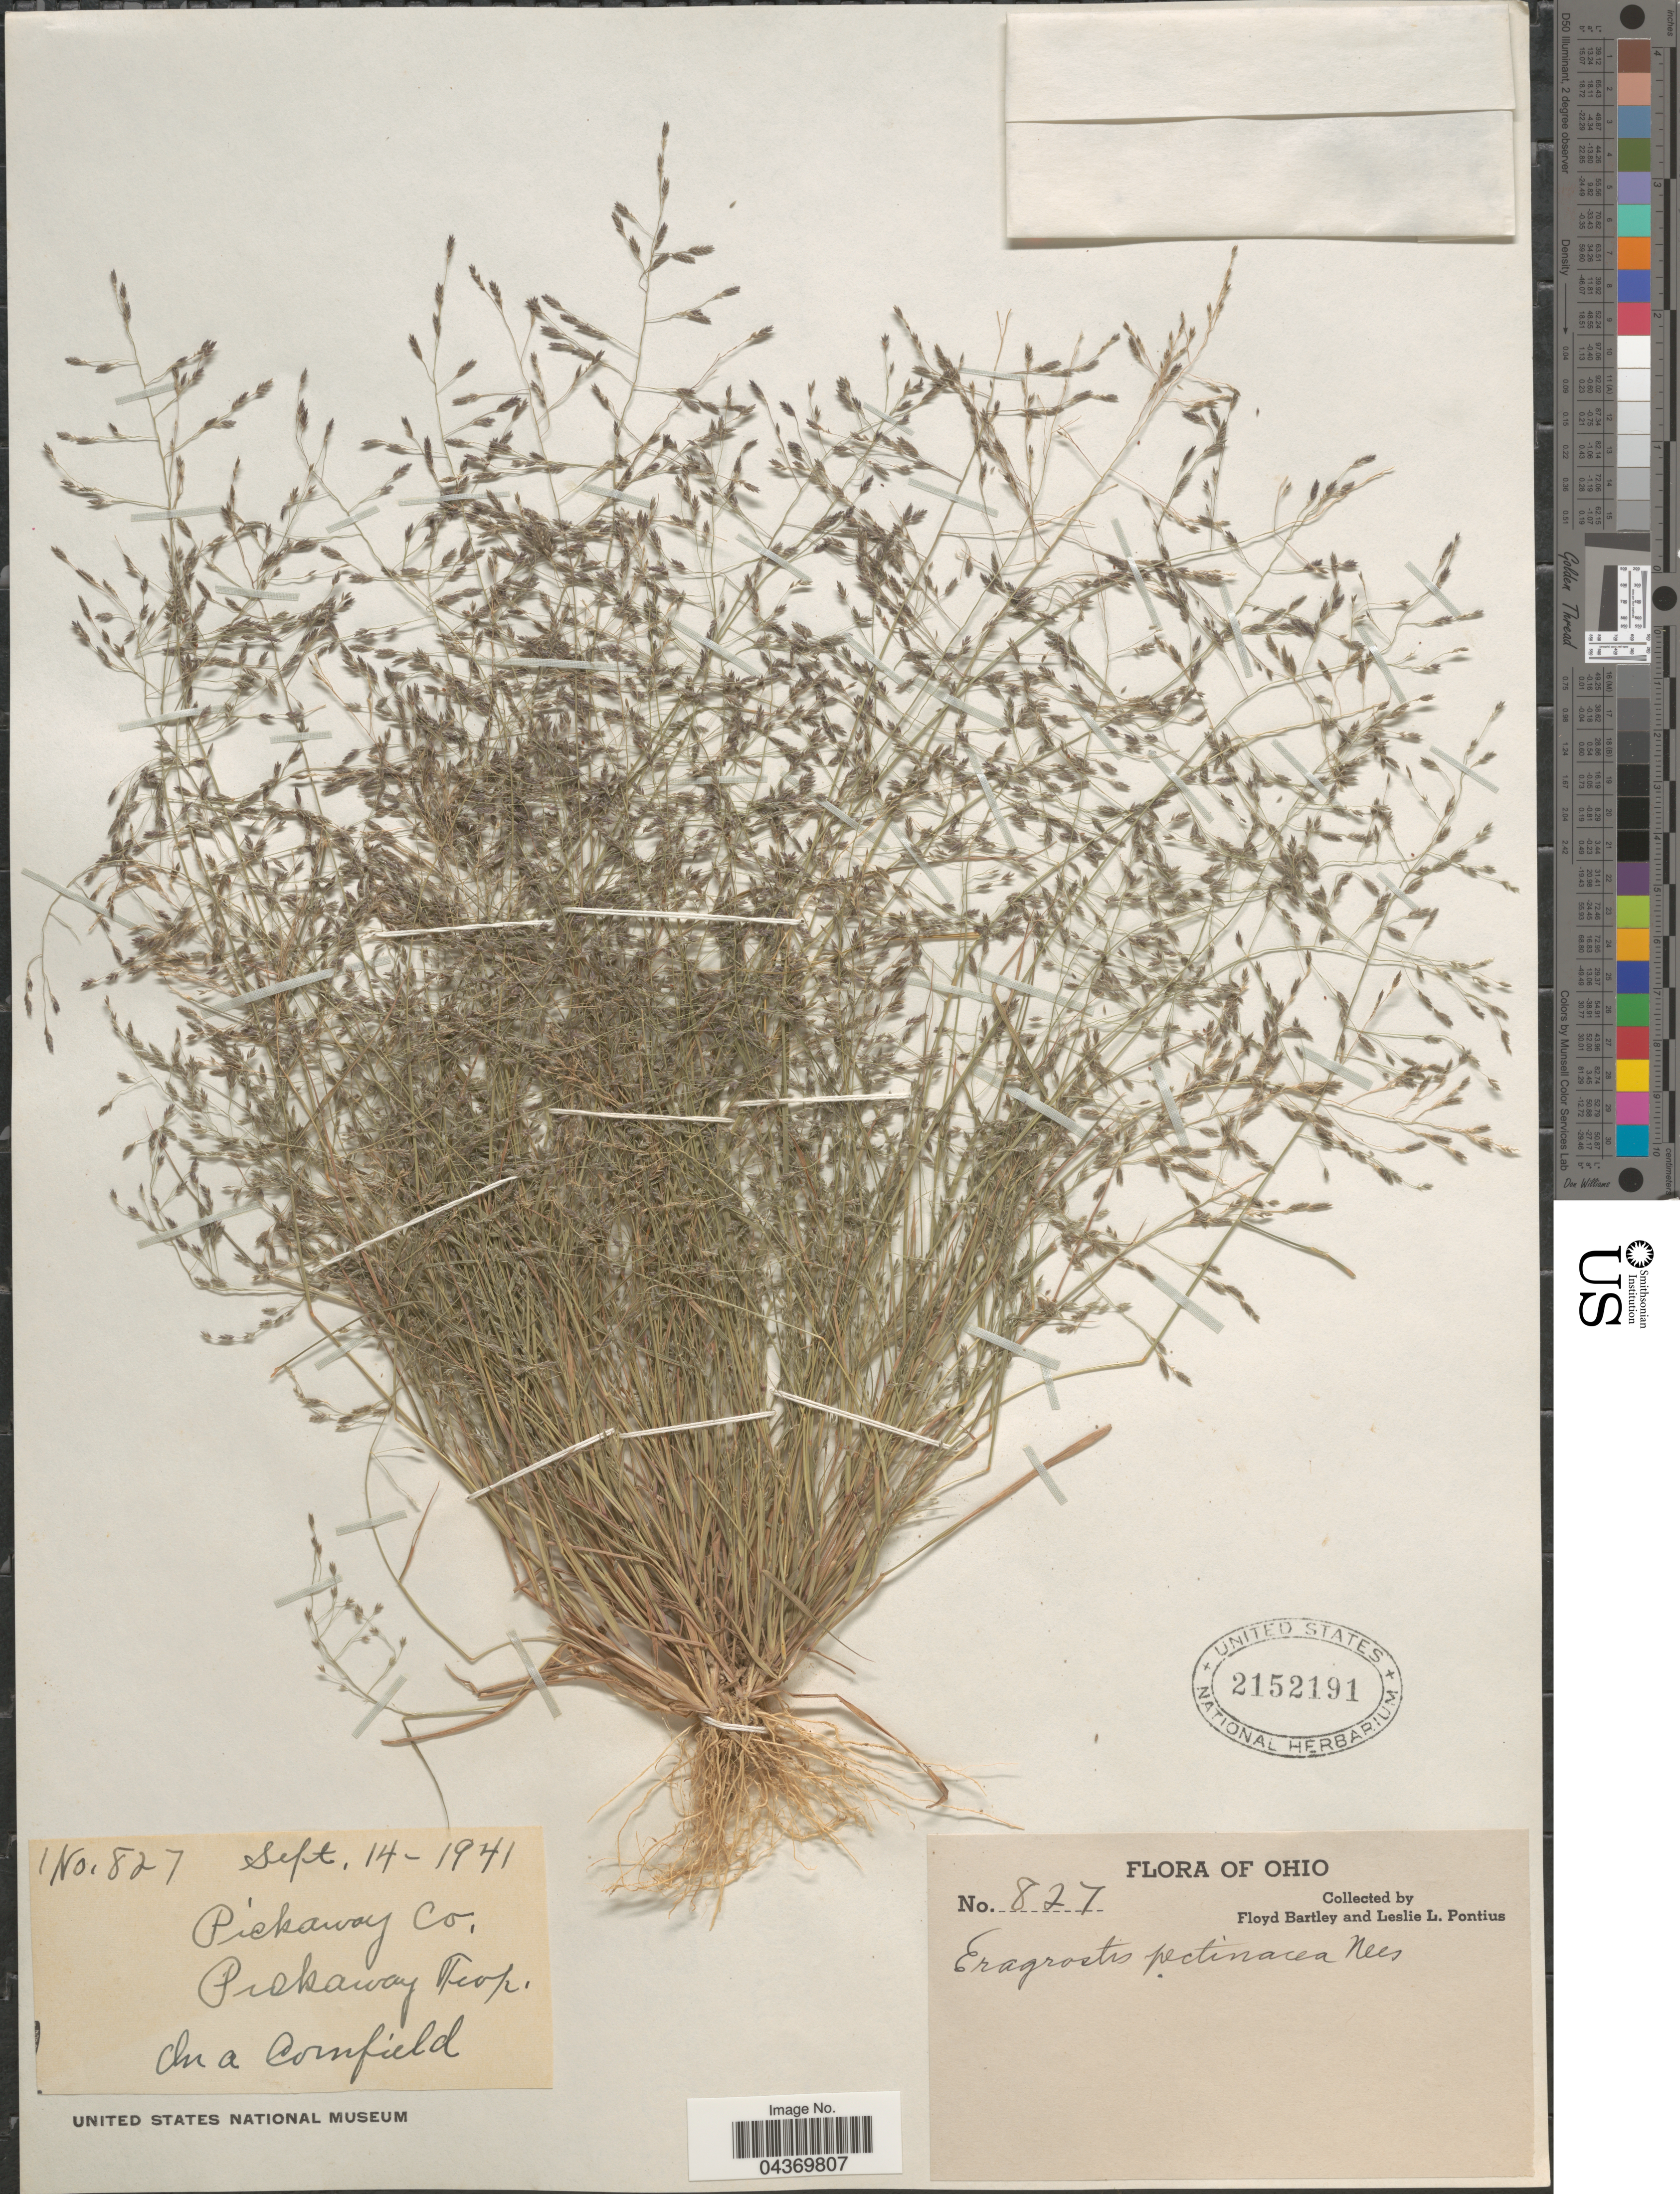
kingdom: Plantae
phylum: Tracheophyta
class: Liliopsida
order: Poales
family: Poaceae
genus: Eragrostis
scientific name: Eragrostis pectinacea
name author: (Michx.) Nees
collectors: F. Bartley & L. Pontius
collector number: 827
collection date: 1941-09-14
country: United States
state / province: Ohio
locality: Pickaway Co. Pickaway Twp. In a cornfield.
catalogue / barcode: US 2152191